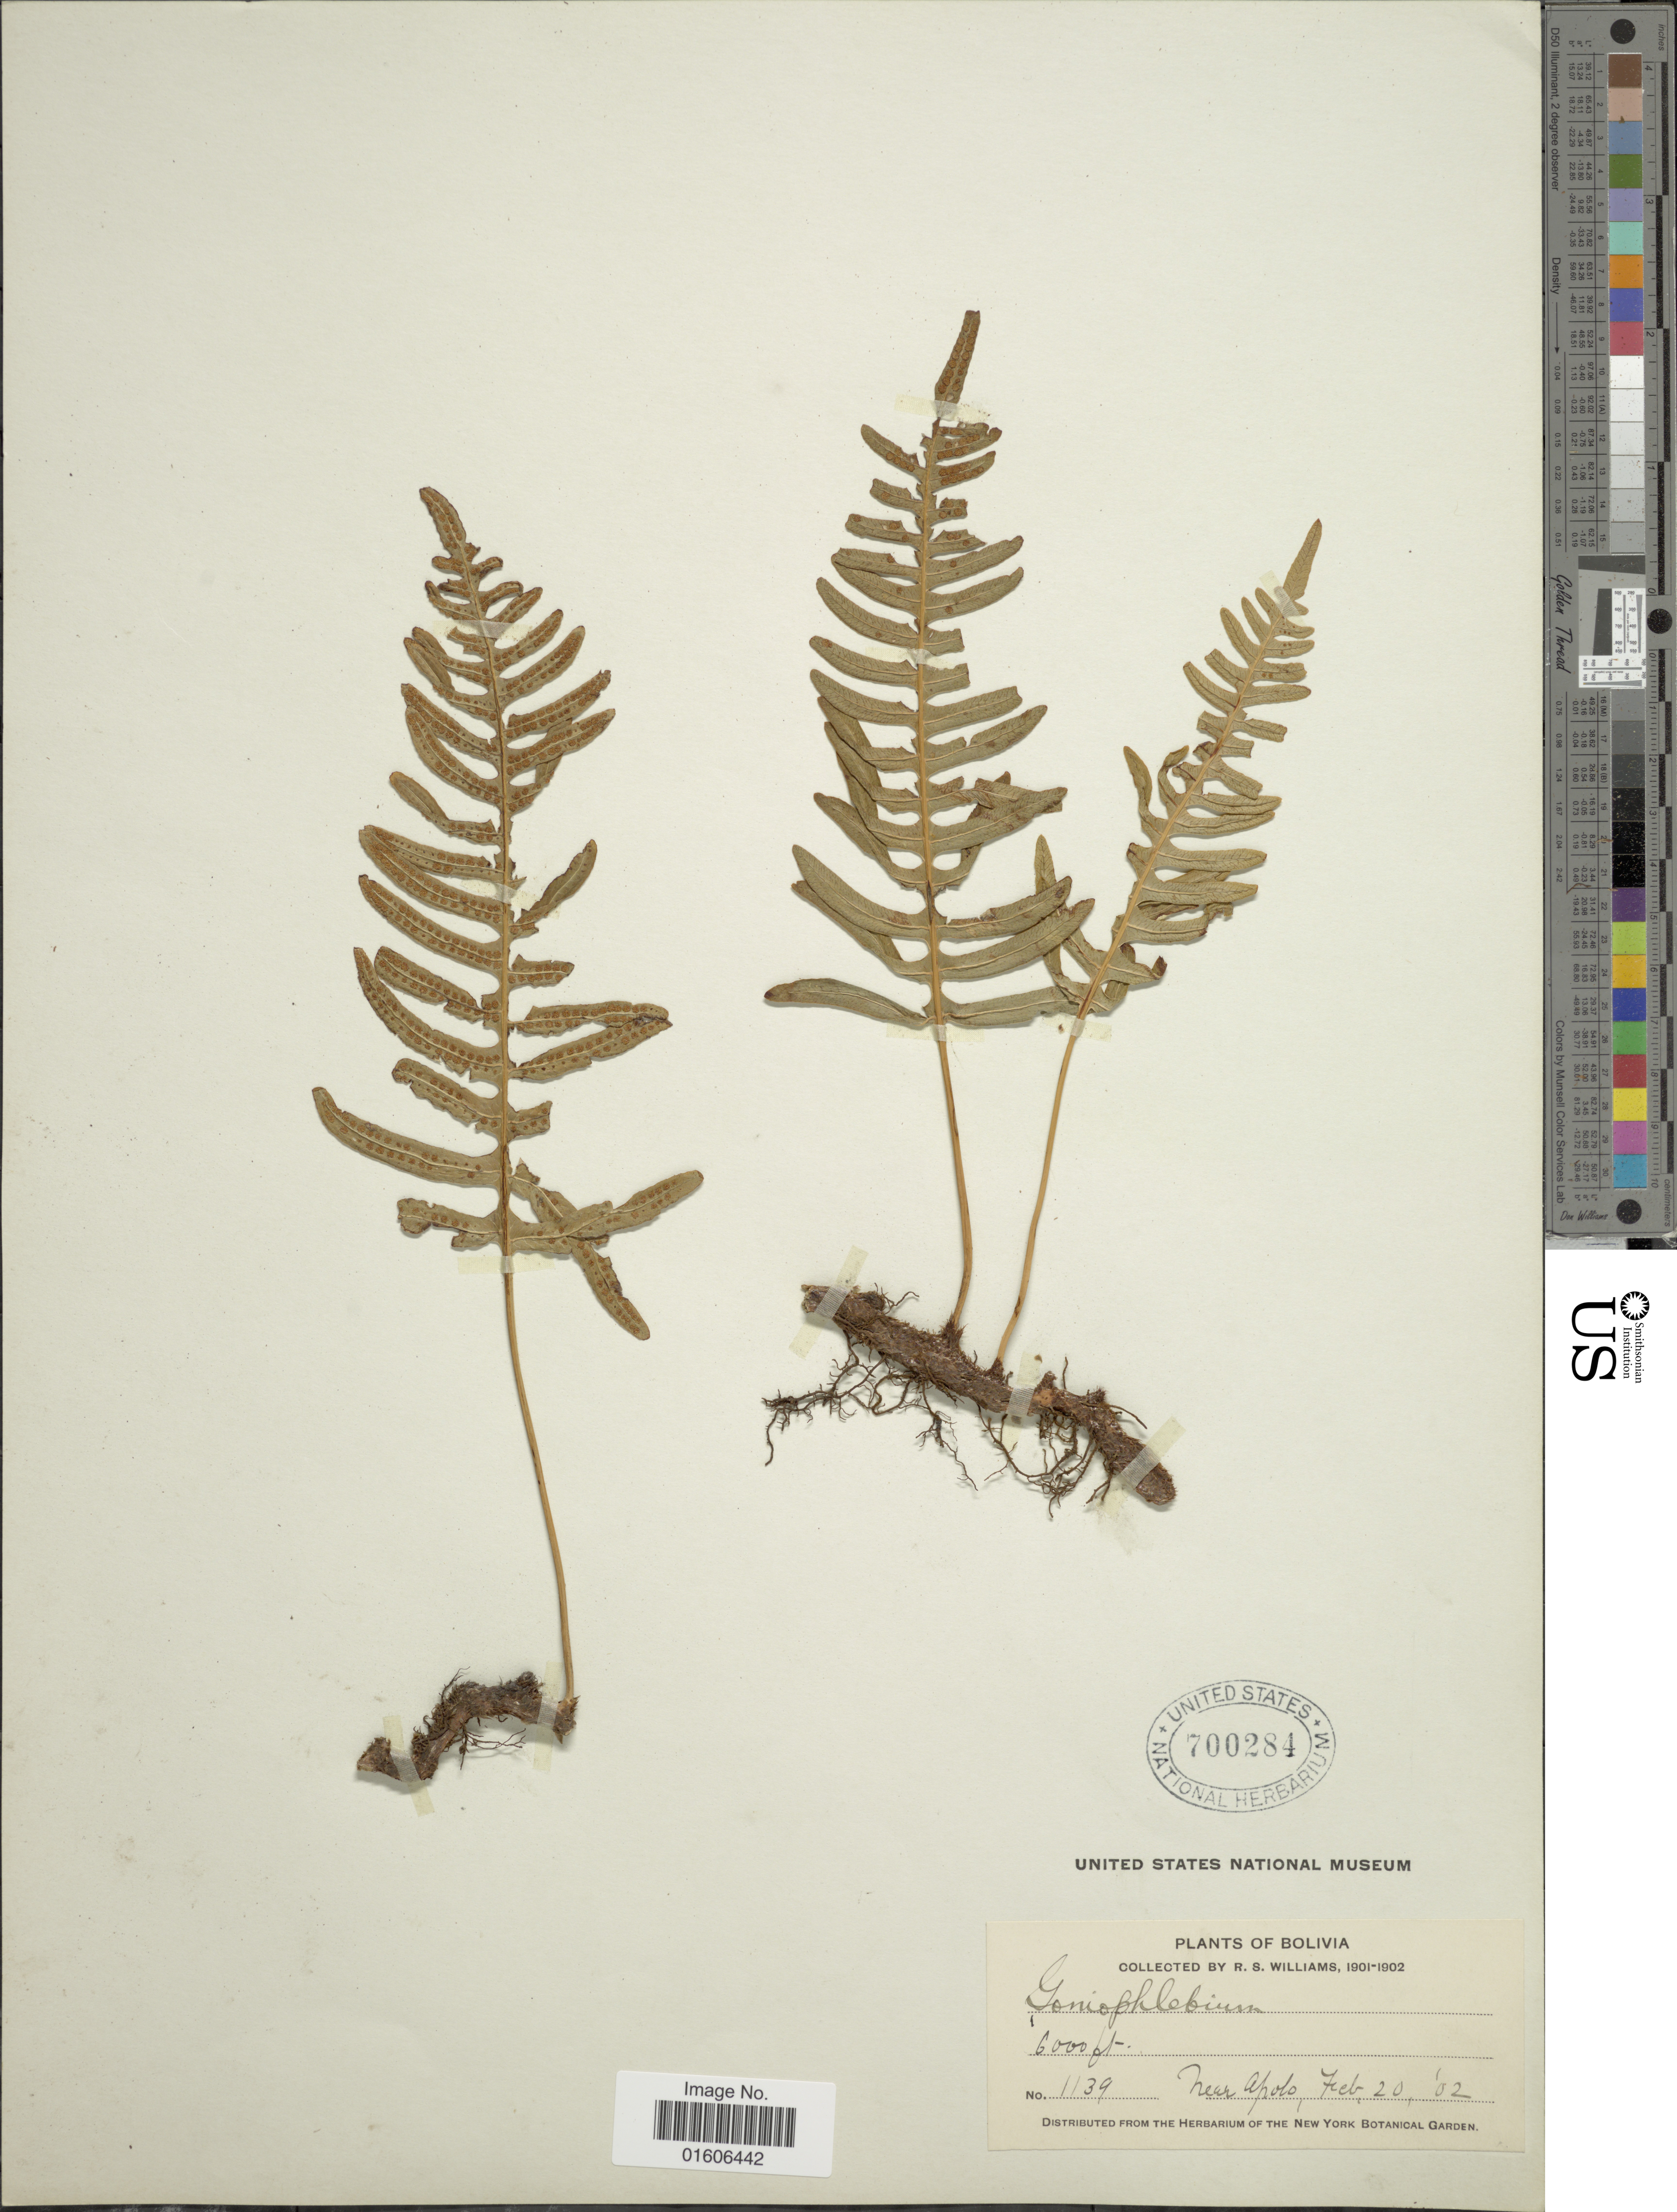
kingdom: Plantae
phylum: Tracheophyta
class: Polypodiopsida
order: Polypodiales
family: Polypodiaceae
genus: Serpocaulon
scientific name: Serpocaulon latipes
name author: (Langsd. & Fischer) A.R. Sm.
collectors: R. S. Williams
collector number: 1139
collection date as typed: Feb. 20, 1902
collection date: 1902-02-20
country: Bolivia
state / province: La Paz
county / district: Franz Tamayo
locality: Near Apolo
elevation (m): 1829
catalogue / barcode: US 700284